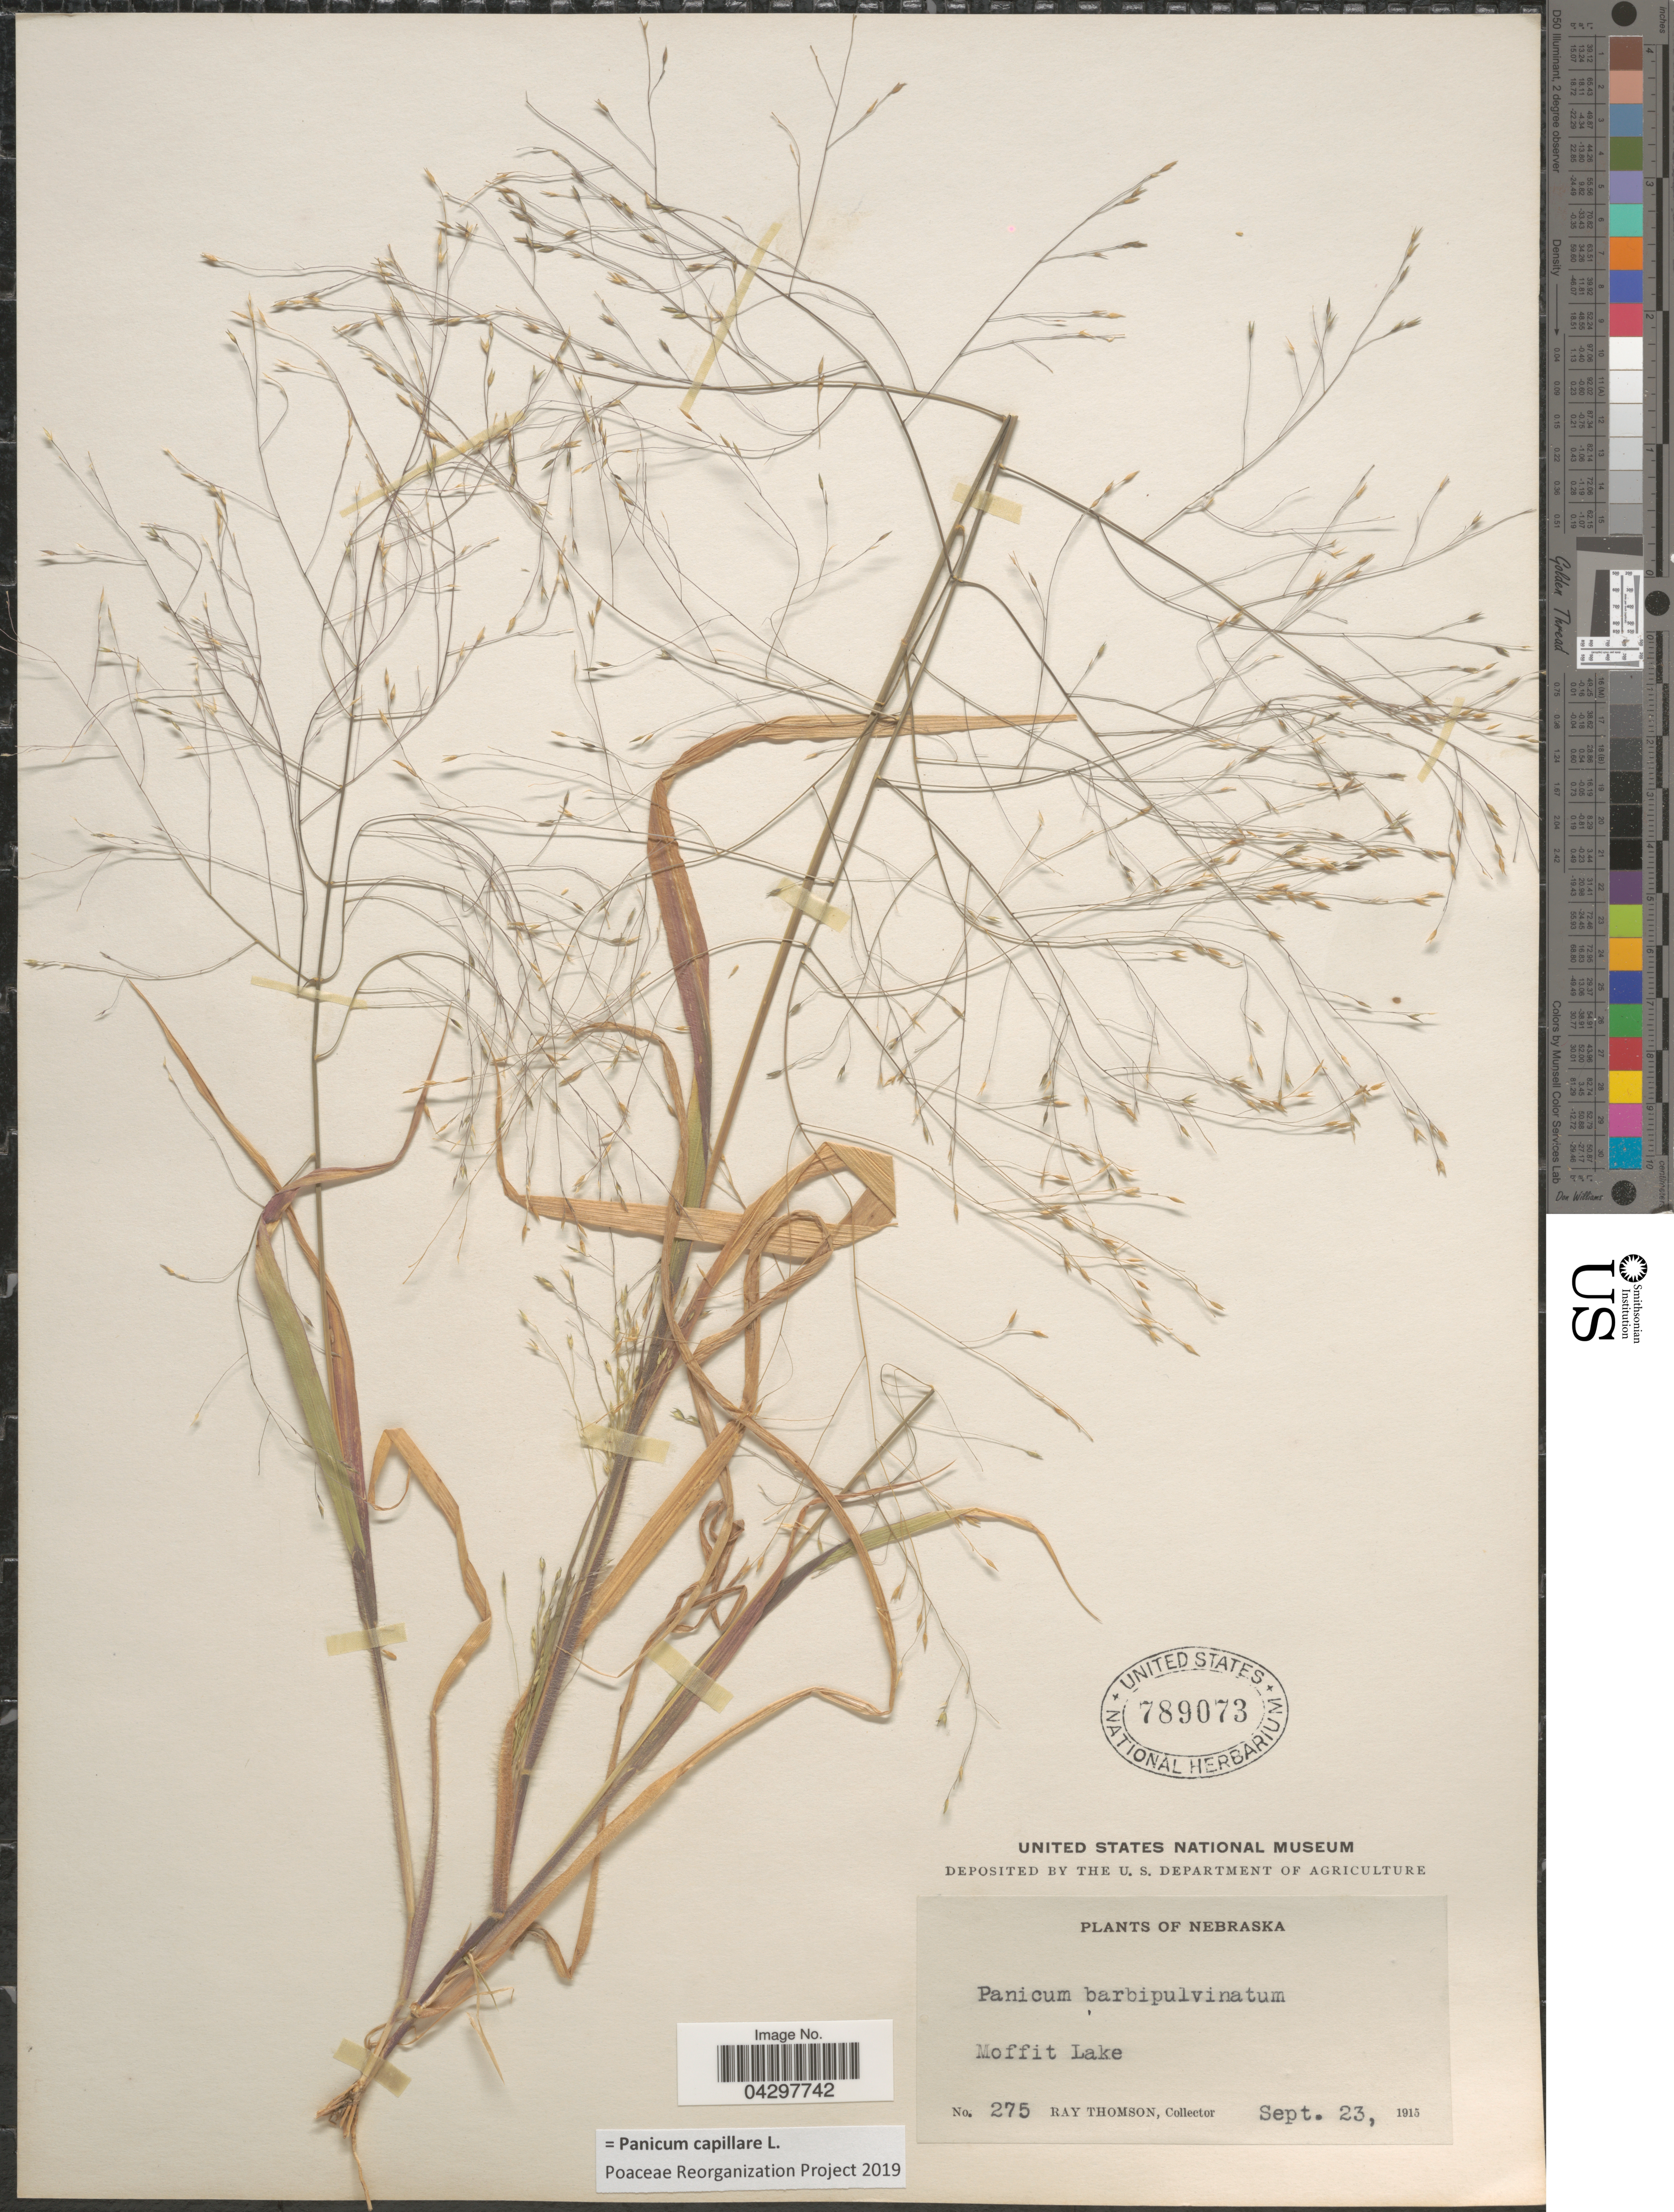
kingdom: Plantae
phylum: Tracheophyta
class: Liliopsida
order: Poales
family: Poaceae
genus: Panicum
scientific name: Panicum capillare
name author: L.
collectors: R. Thomson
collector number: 275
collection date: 1915-09-23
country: United States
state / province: Nebraska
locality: Moffit Lake.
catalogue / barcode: US 789073